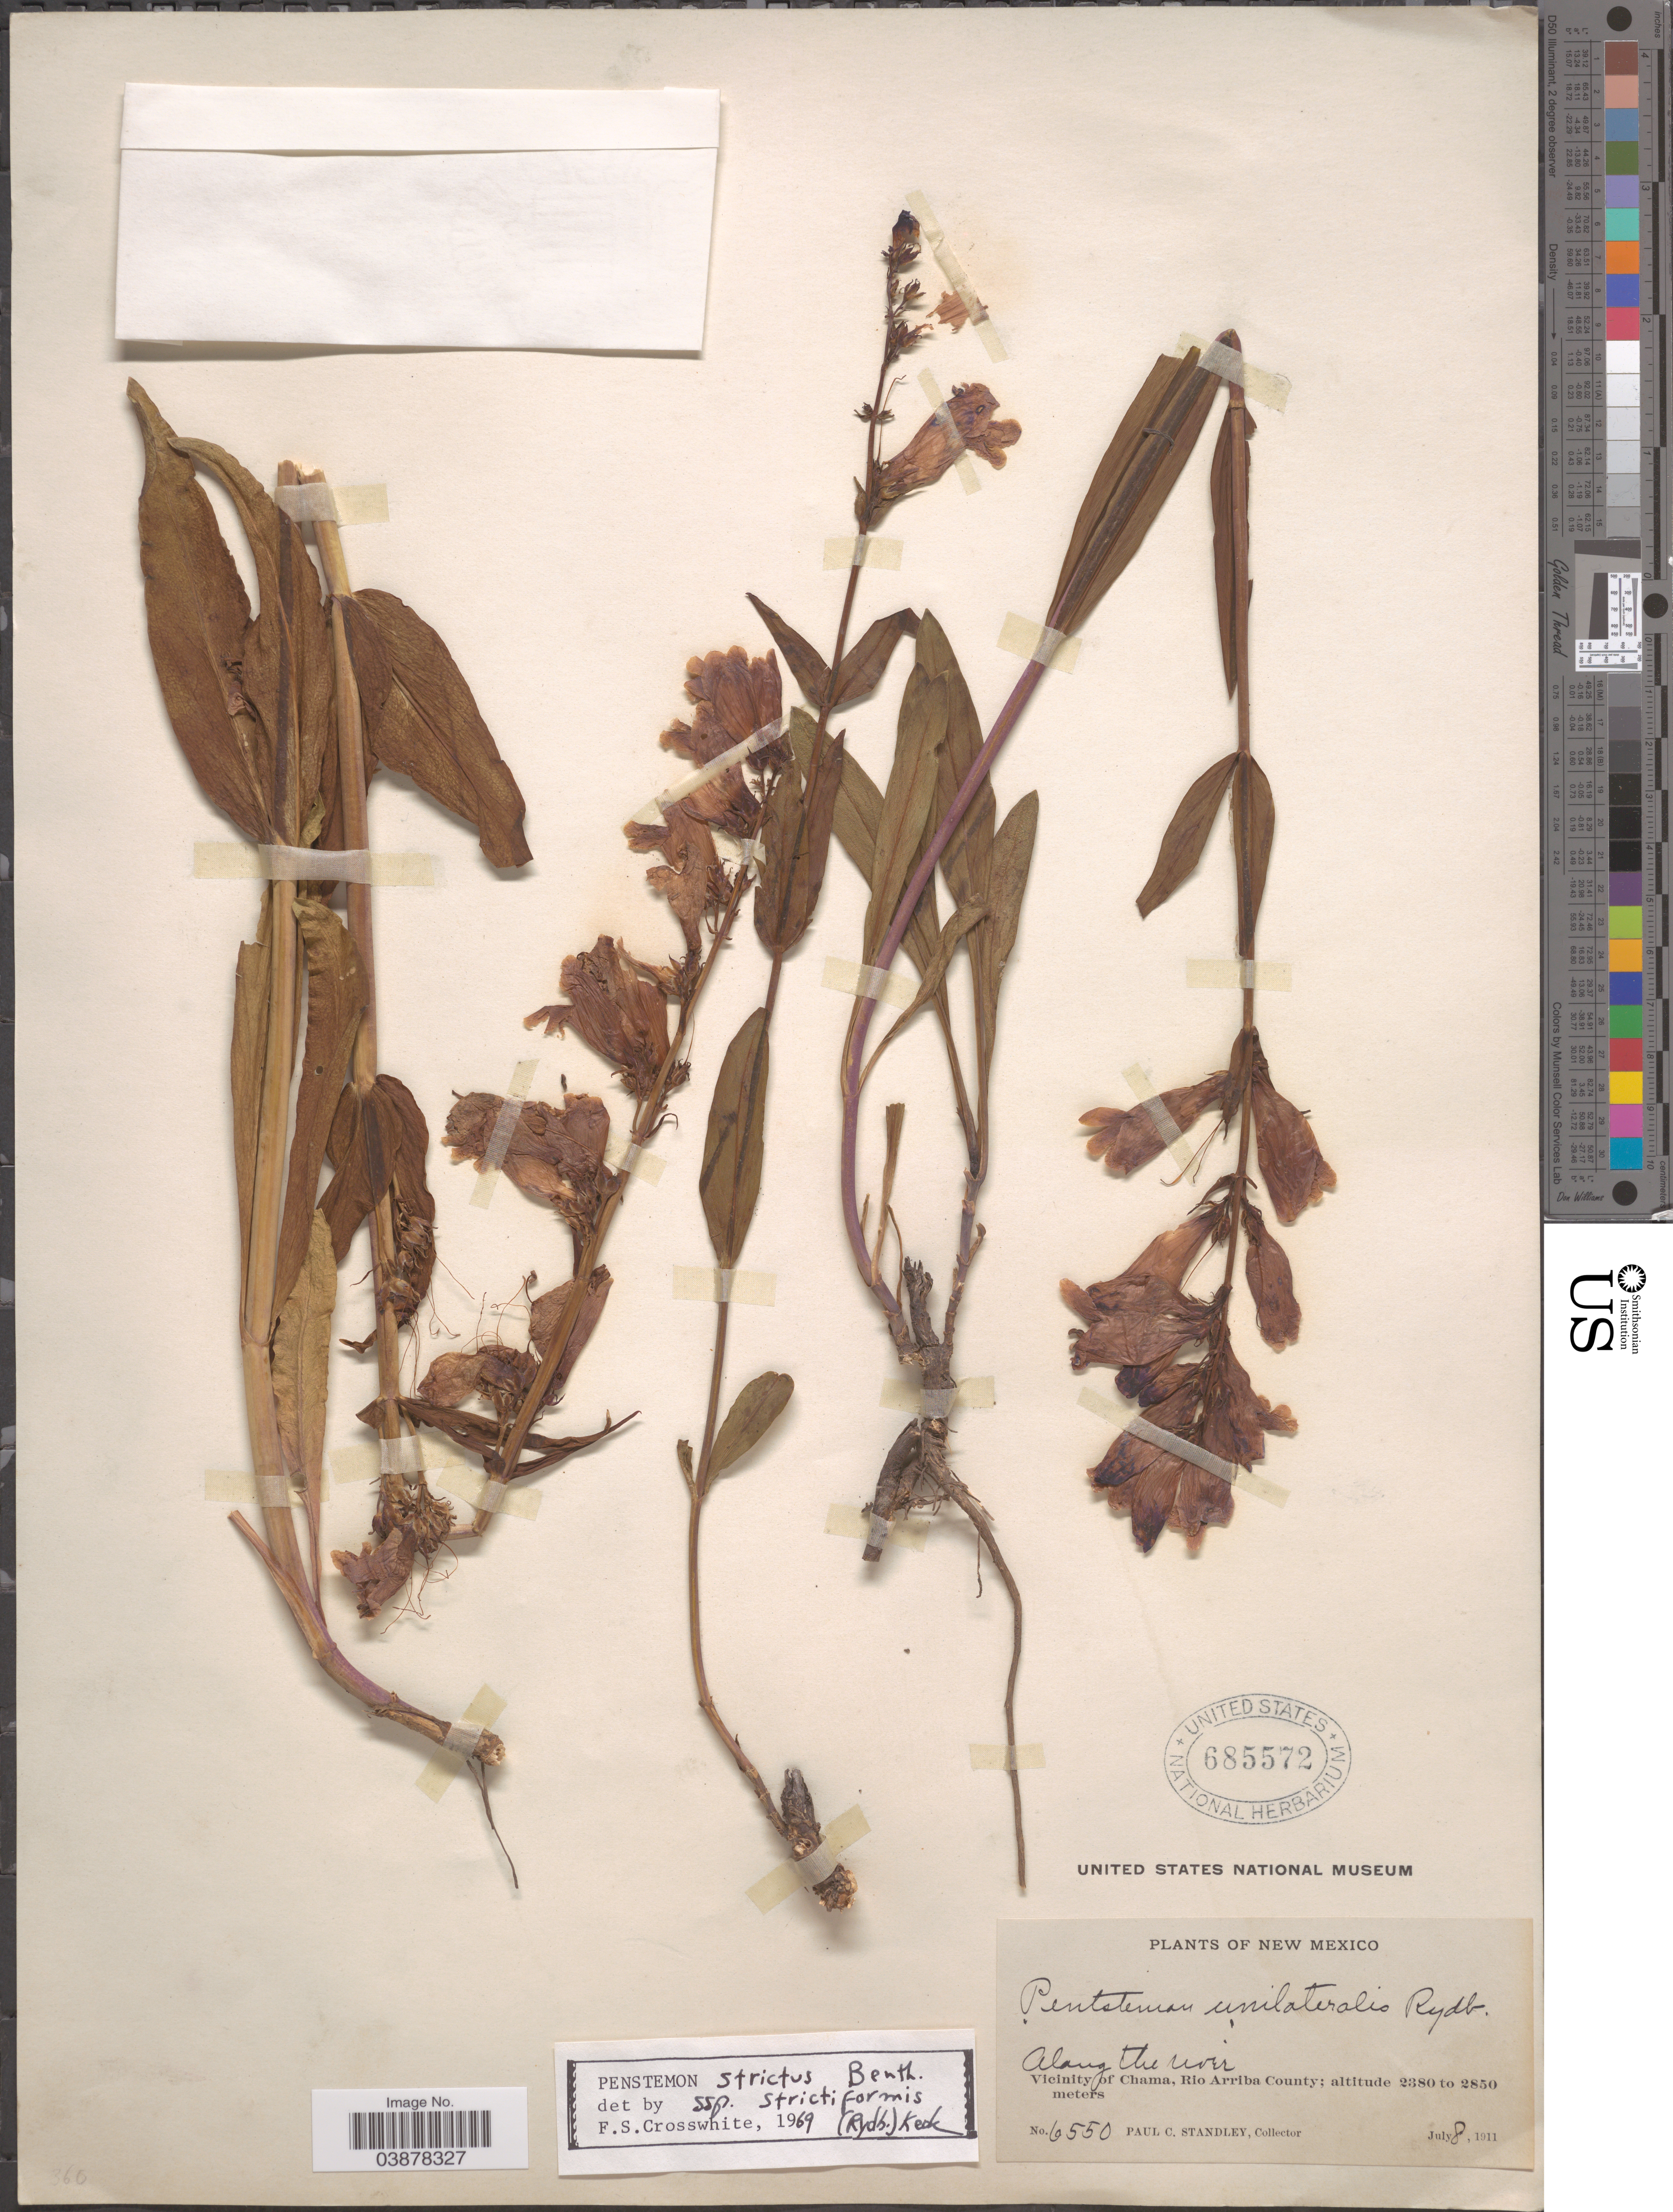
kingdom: Plantae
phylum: Tracheophyta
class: Magnoliopsida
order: Lamiales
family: Plantaginaceae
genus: Penstemon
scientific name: Penstemon strictus subsp. strictiformis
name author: (Rydb.) D.D. Keck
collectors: P. C. Standley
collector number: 6550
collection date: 1911-07-08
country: United States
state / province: New Mexico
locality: Along the river. Vicinity of Chama, Rio Arriba County.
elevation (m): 2380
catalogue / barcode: US 685572